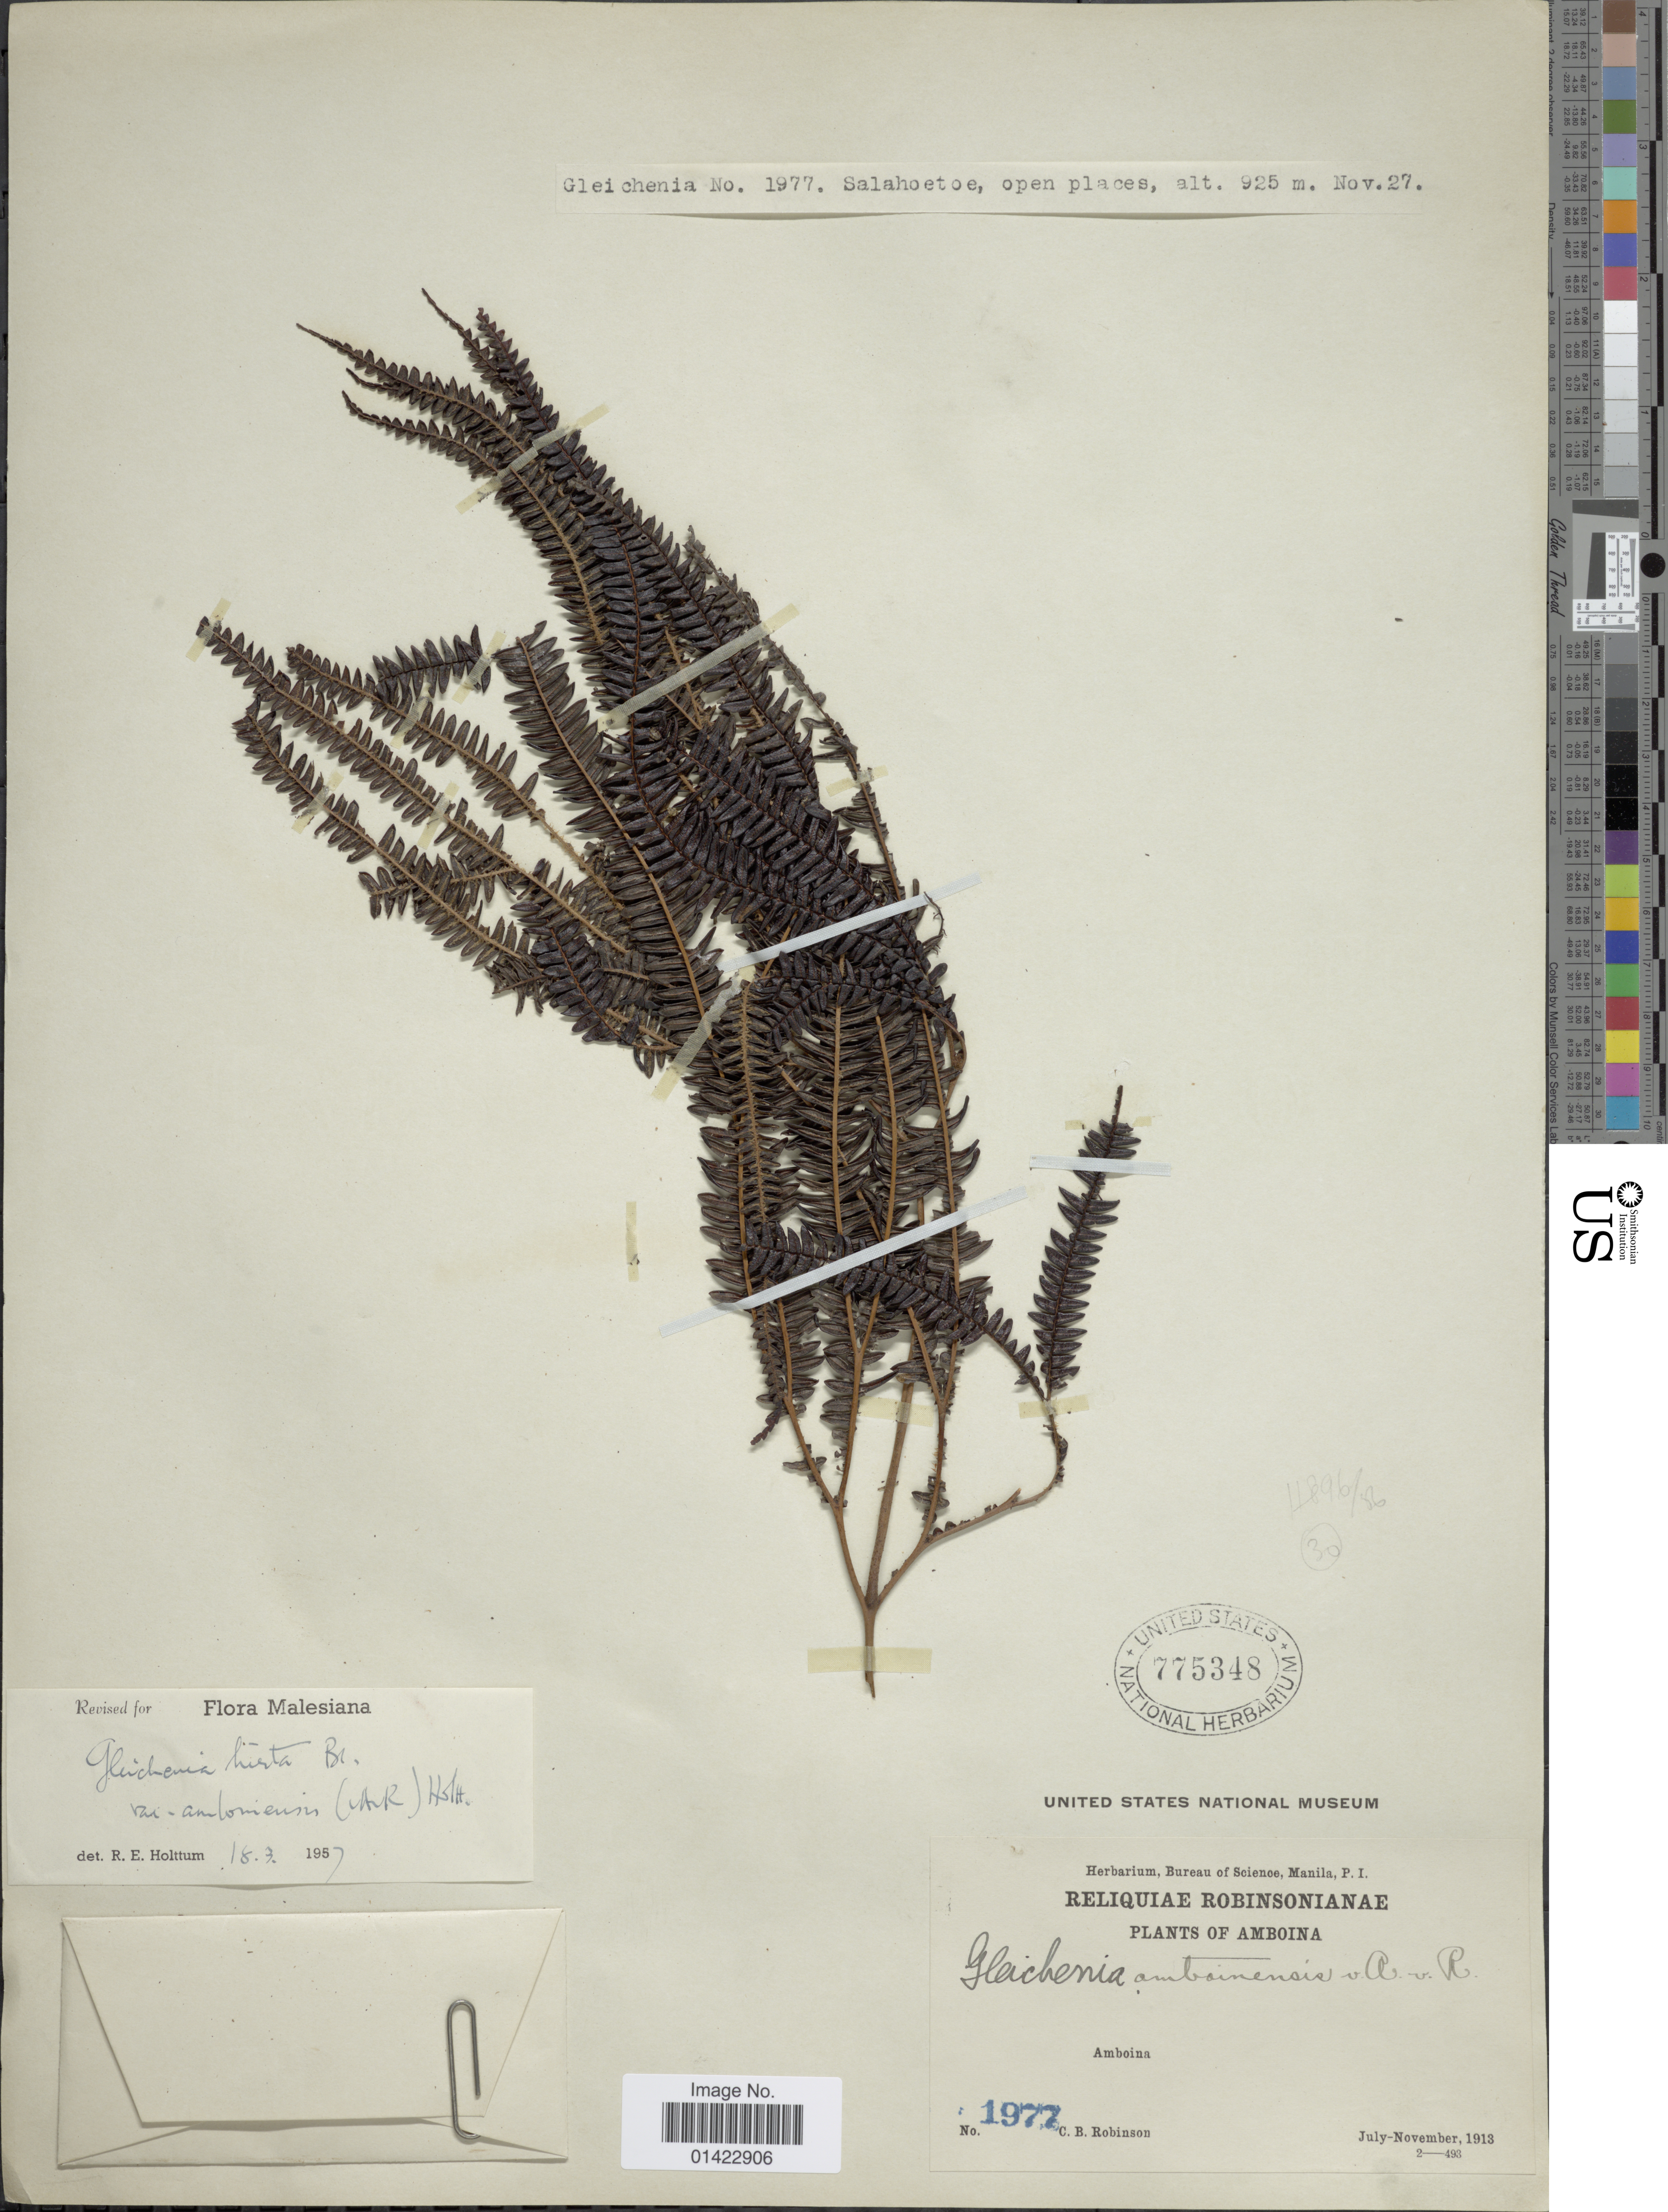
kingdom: Plantae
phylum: Tracheophyta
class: Polypodiopsida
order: Gleicheniales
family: Gleicheniaceae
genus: Sticherus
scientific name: Sticherus hirtus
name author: (Blume) Ching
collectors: C. Robinson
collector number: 1977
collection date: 1913-07/1913-11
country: Indonesia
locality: Amboina.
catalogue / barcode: US 775348